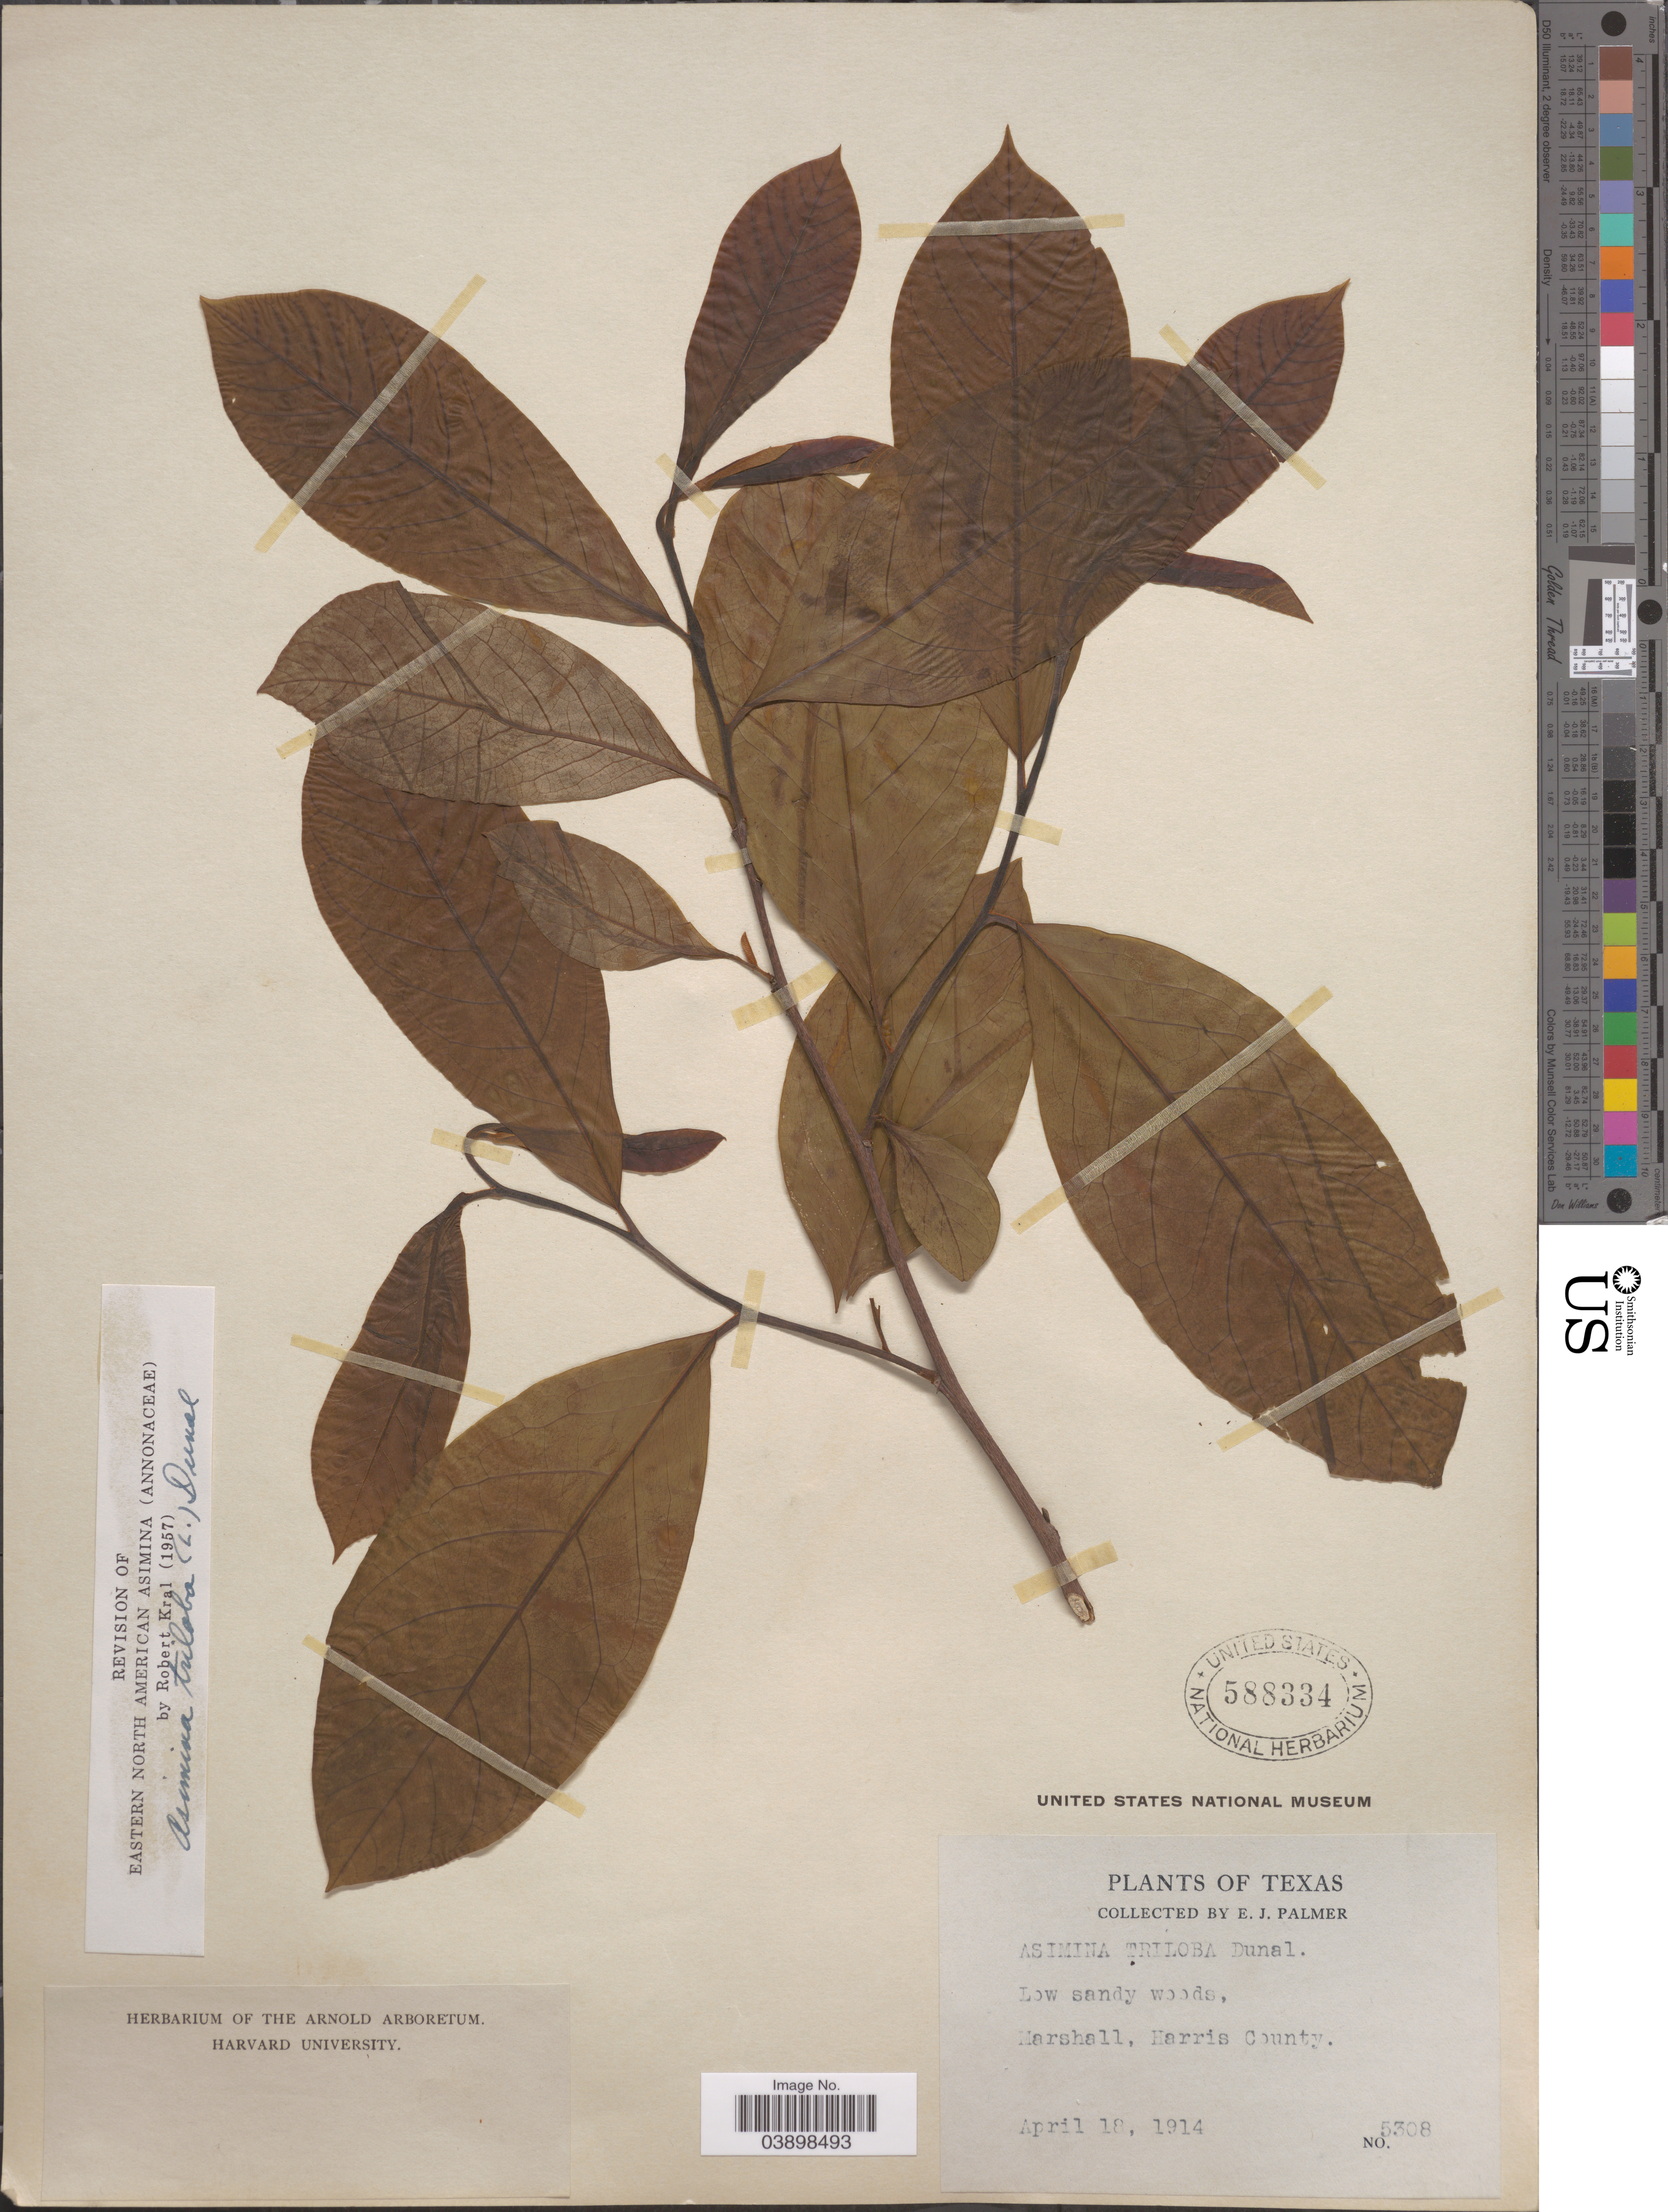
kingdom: Plantae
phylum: Tracheophyta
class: Magnoliopsida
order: Magnoliales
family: Annonaceae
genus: Asimina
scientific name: Asimina triloba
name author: (L.) Dunal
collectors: E. J. Palmer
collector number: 5308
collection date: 1914-04-18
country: United States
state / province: Texas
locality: Marshall, Harris County.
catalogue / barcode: US 588334